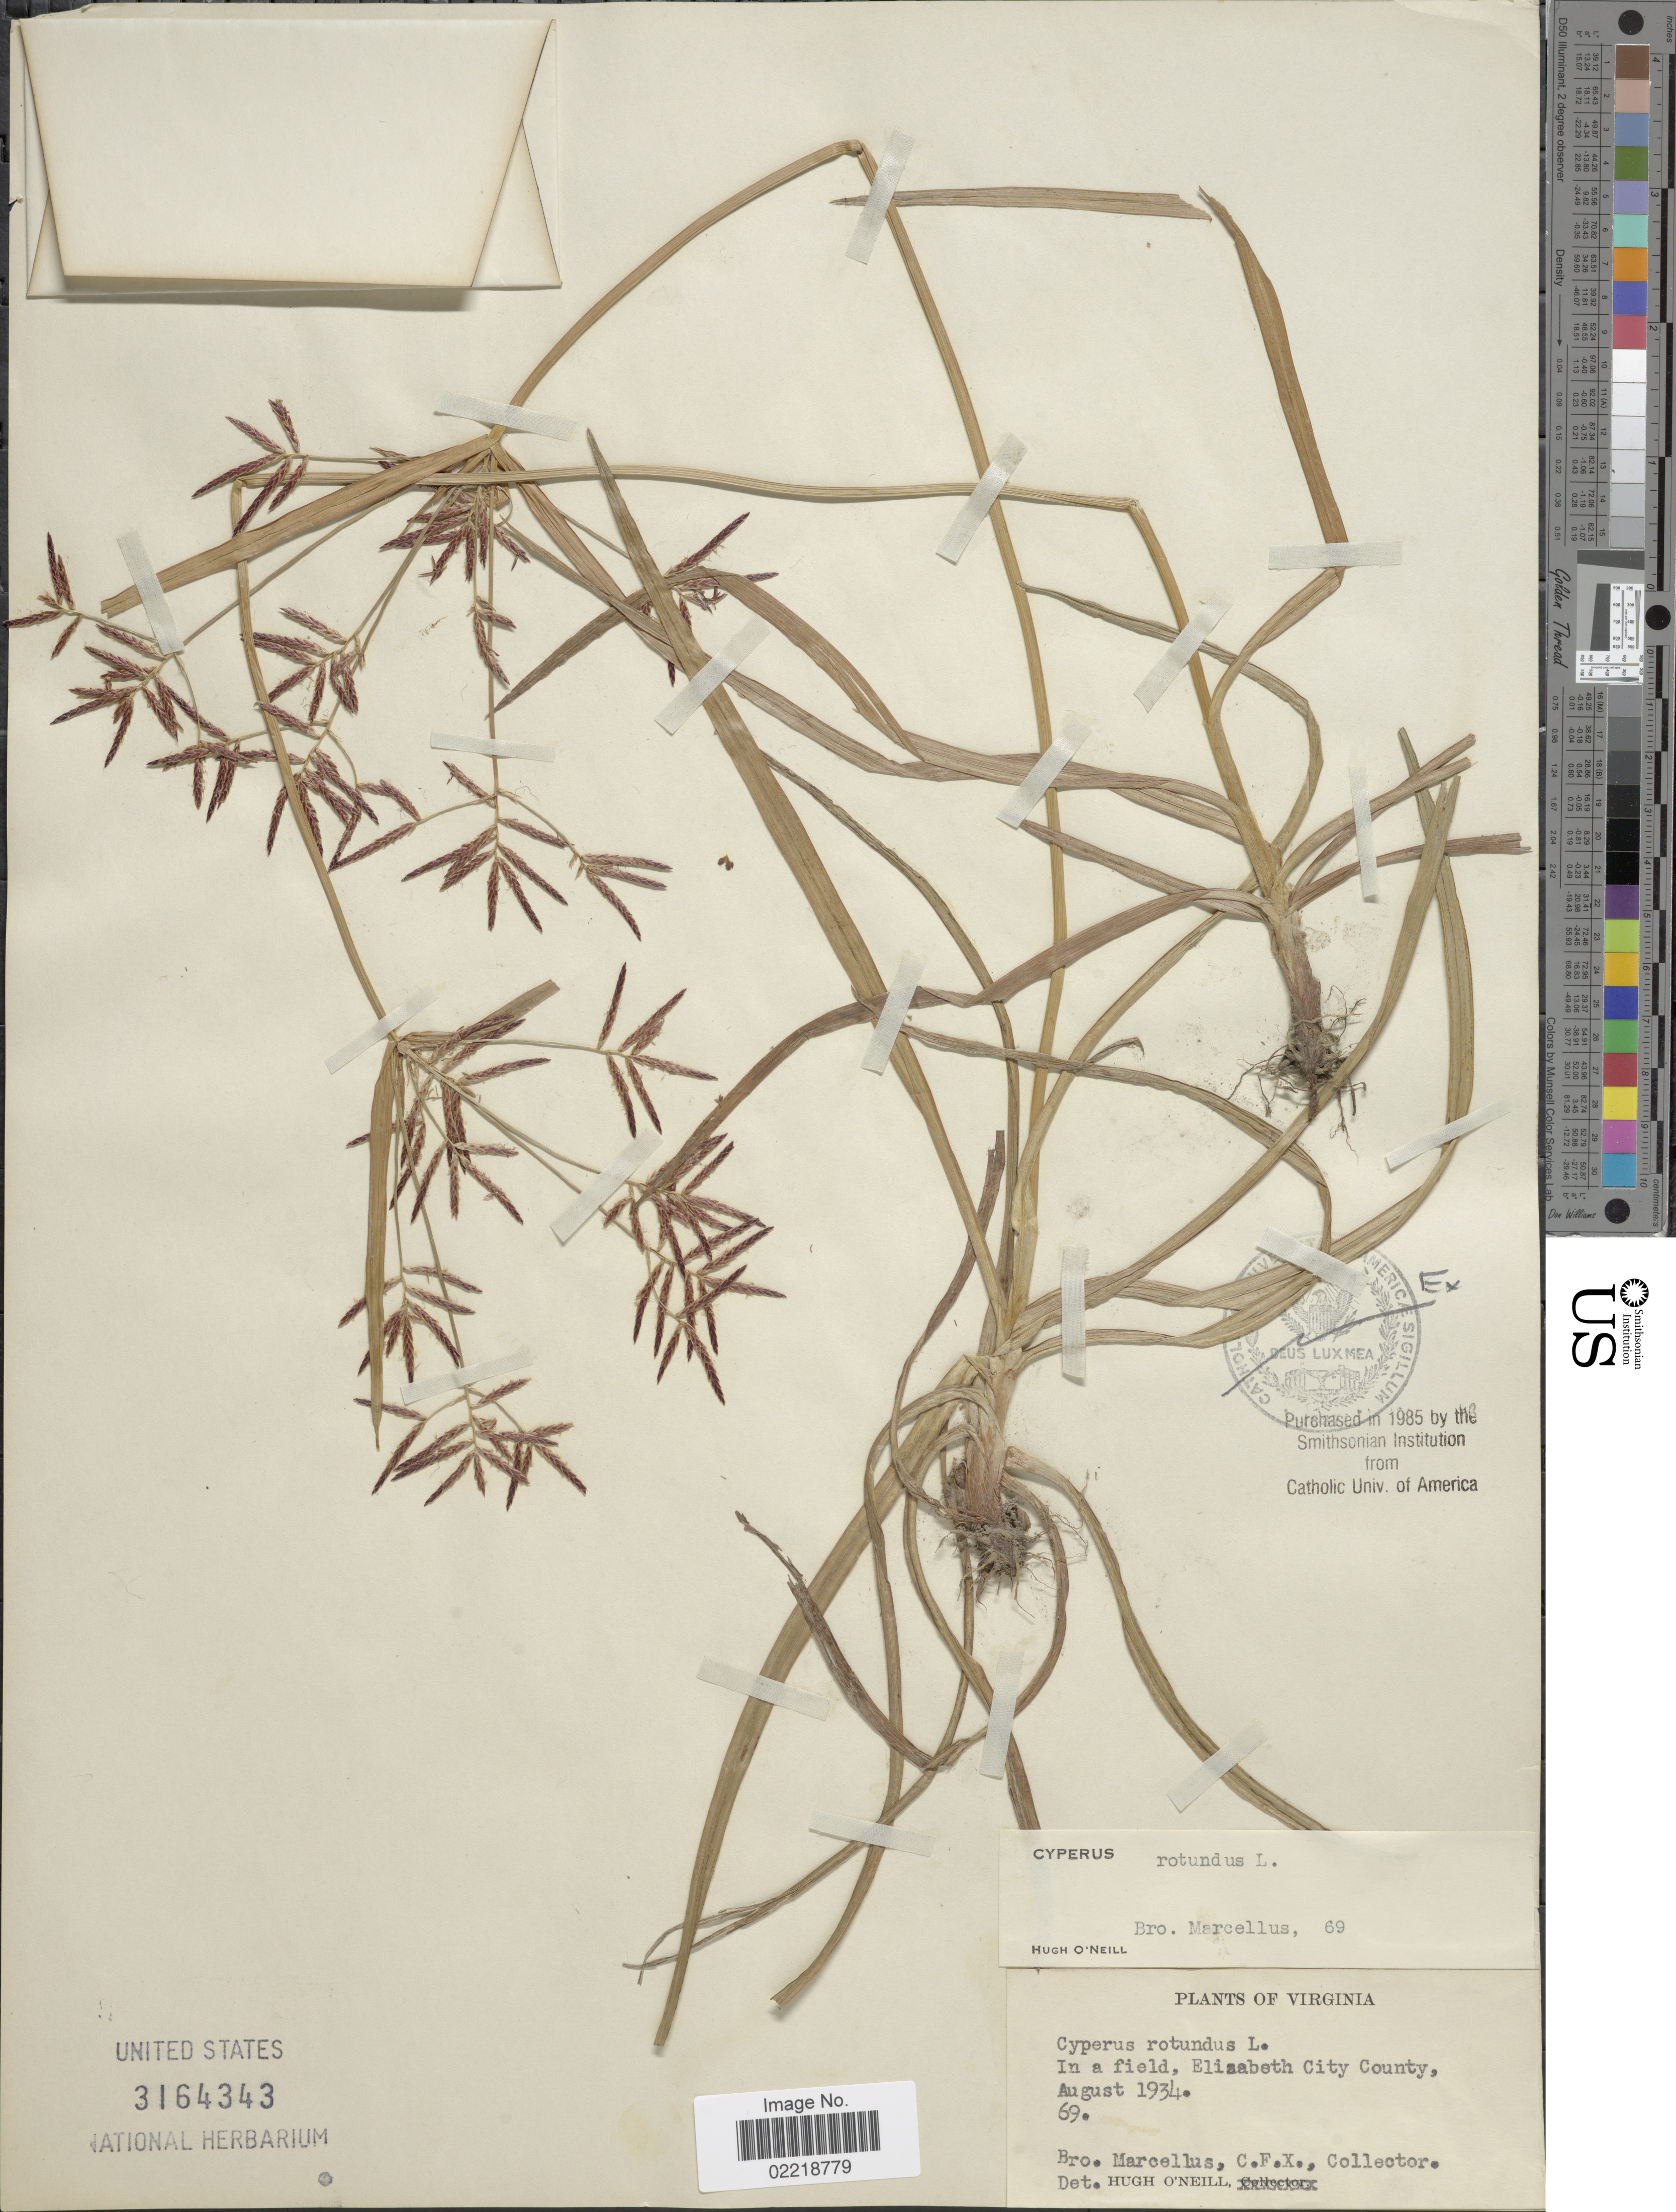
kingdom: Plantae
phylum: Tracheophyta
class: Liliopsida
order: Poales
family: Cyperaceae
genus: Cyperus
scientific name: Cyperus rotundus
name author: L.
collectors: Marcellus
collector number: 69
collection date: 1934-08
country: United States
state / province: Virginia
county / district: City of Hampton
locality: Elizabeth City County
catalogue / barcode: US 3164343